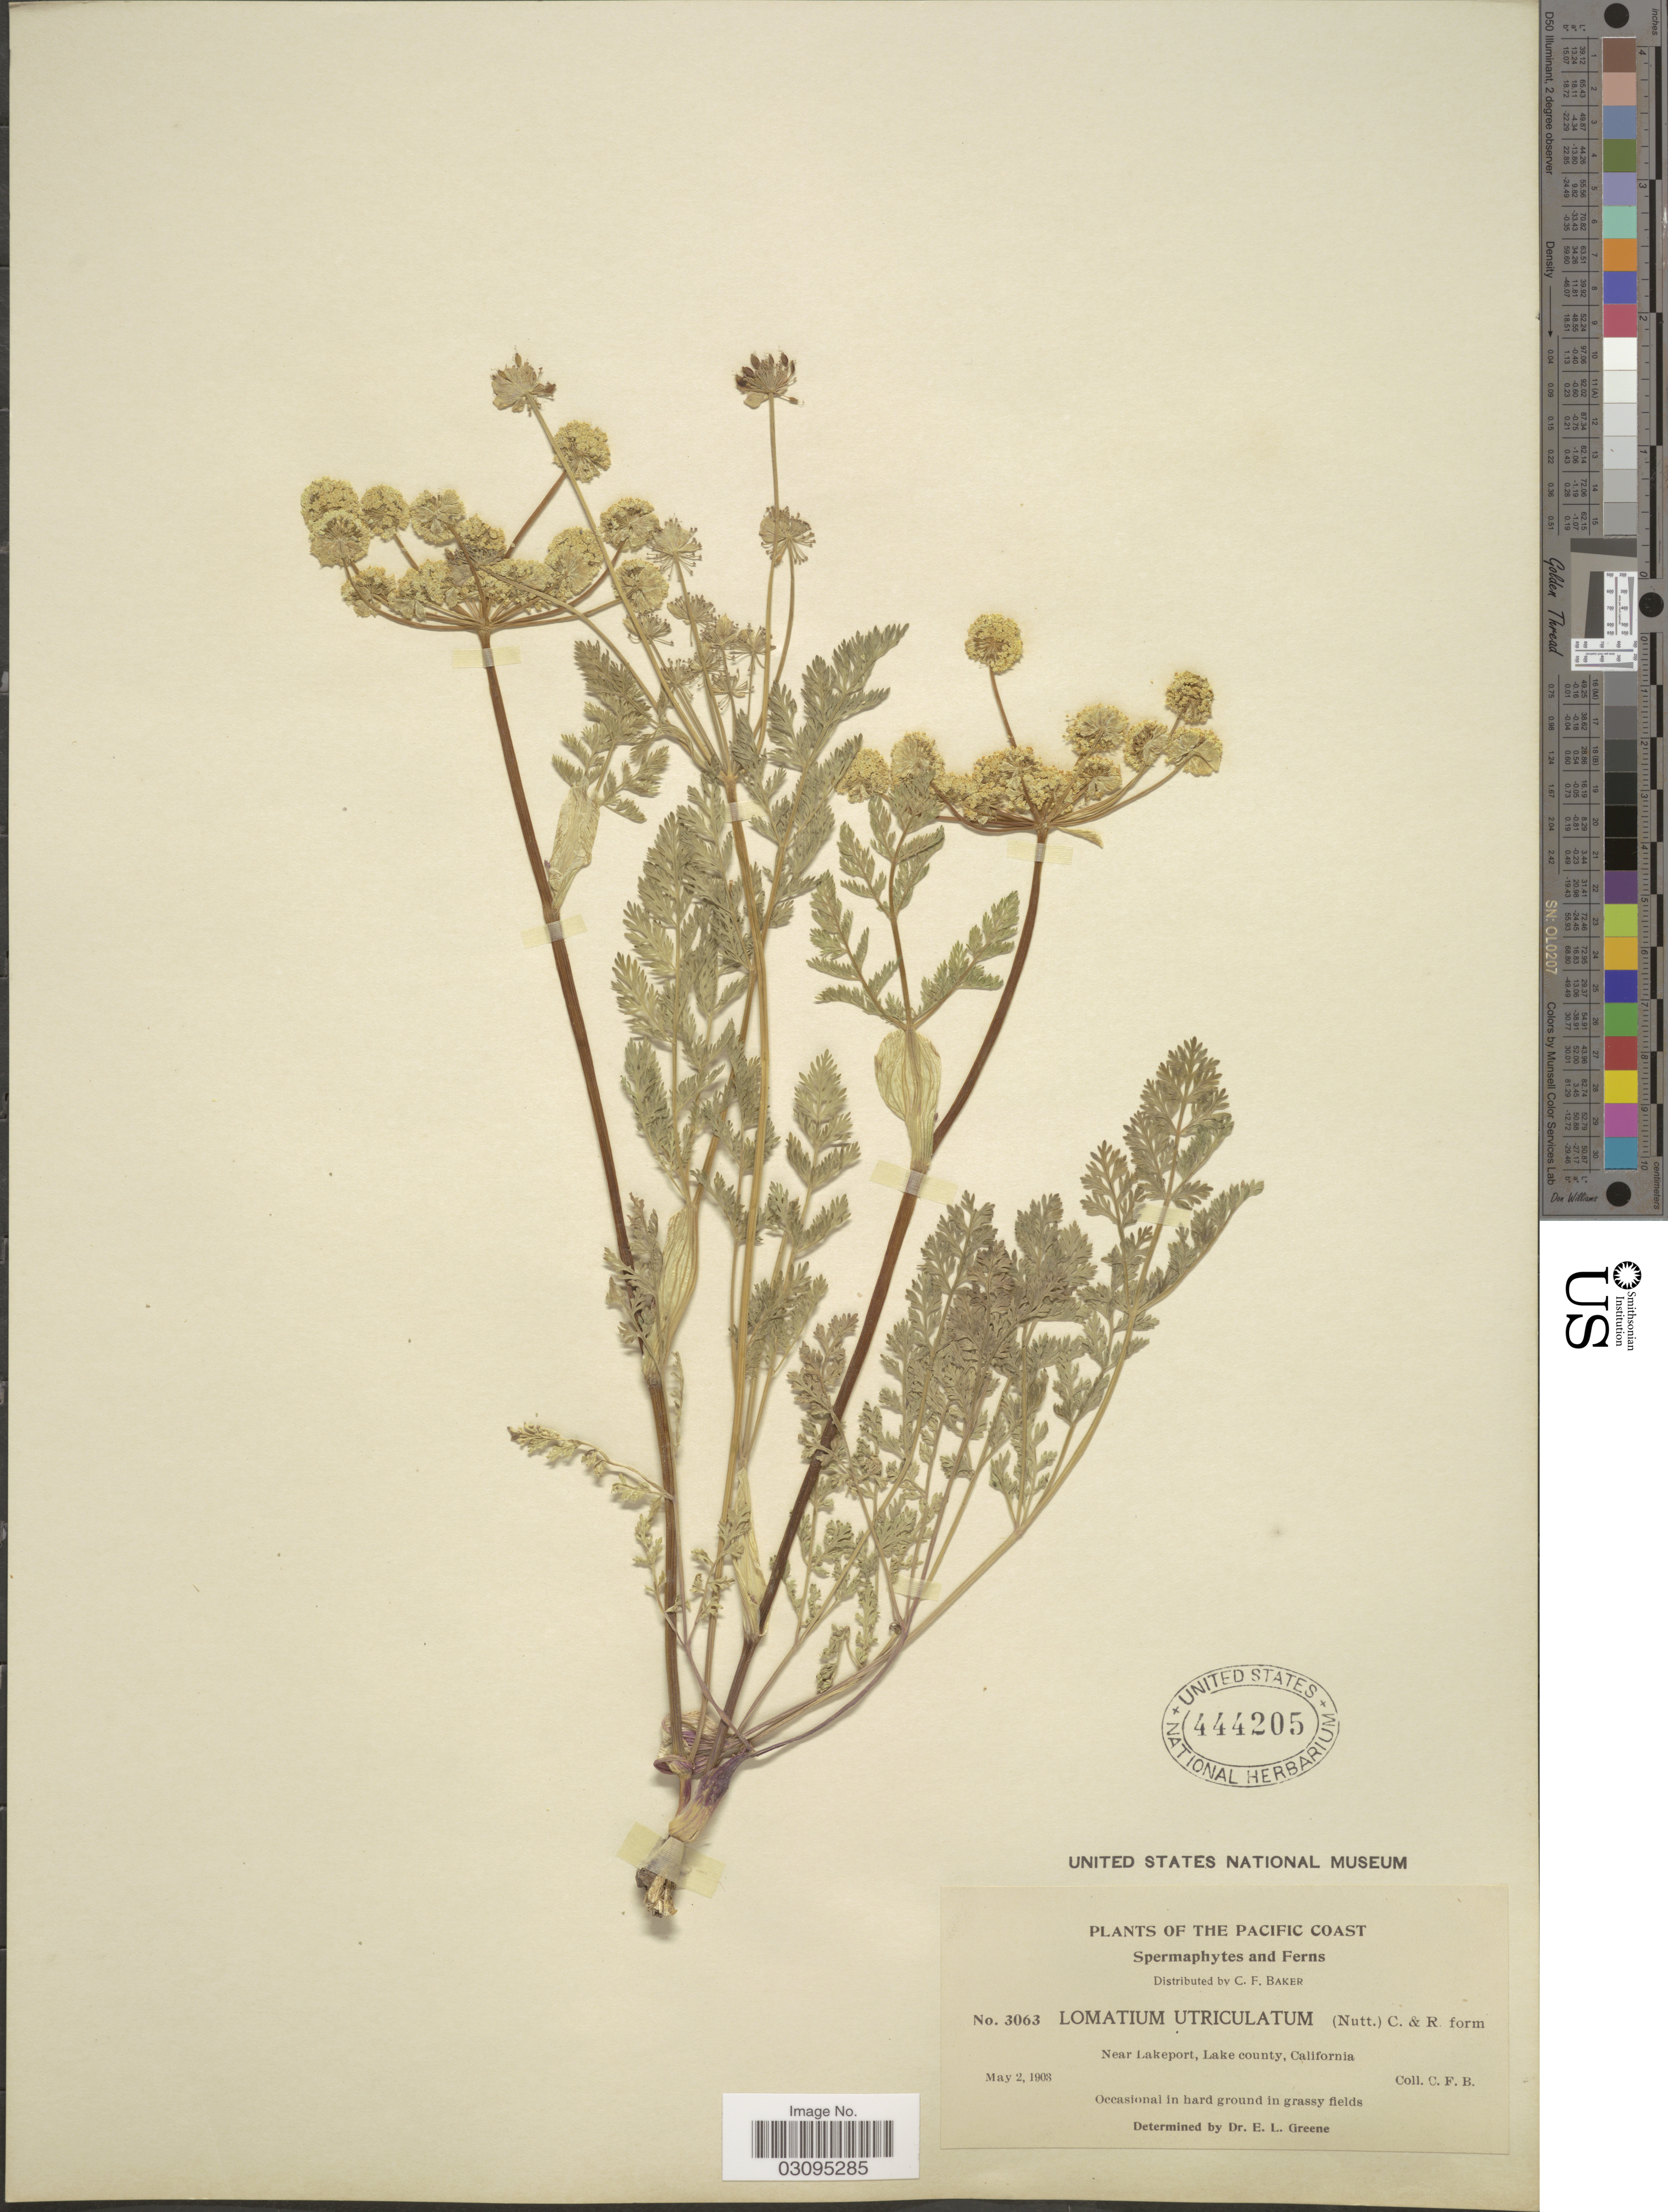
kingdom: Plantae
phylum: Tracheophyta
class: Magnoliopsida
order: Apiales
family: Apiaceae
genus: Lomatium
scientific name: Lomatium utriculatum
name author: (Nutt. ex Torr. & A. Gray) J.M. Coult. & Rose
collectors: C. F. Baker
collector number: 3063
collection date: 1903-05-02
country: United States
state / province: California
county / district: Lake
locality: The Pacific Coast, Near Lakeport, Lake county, California.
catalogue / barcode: US 444205